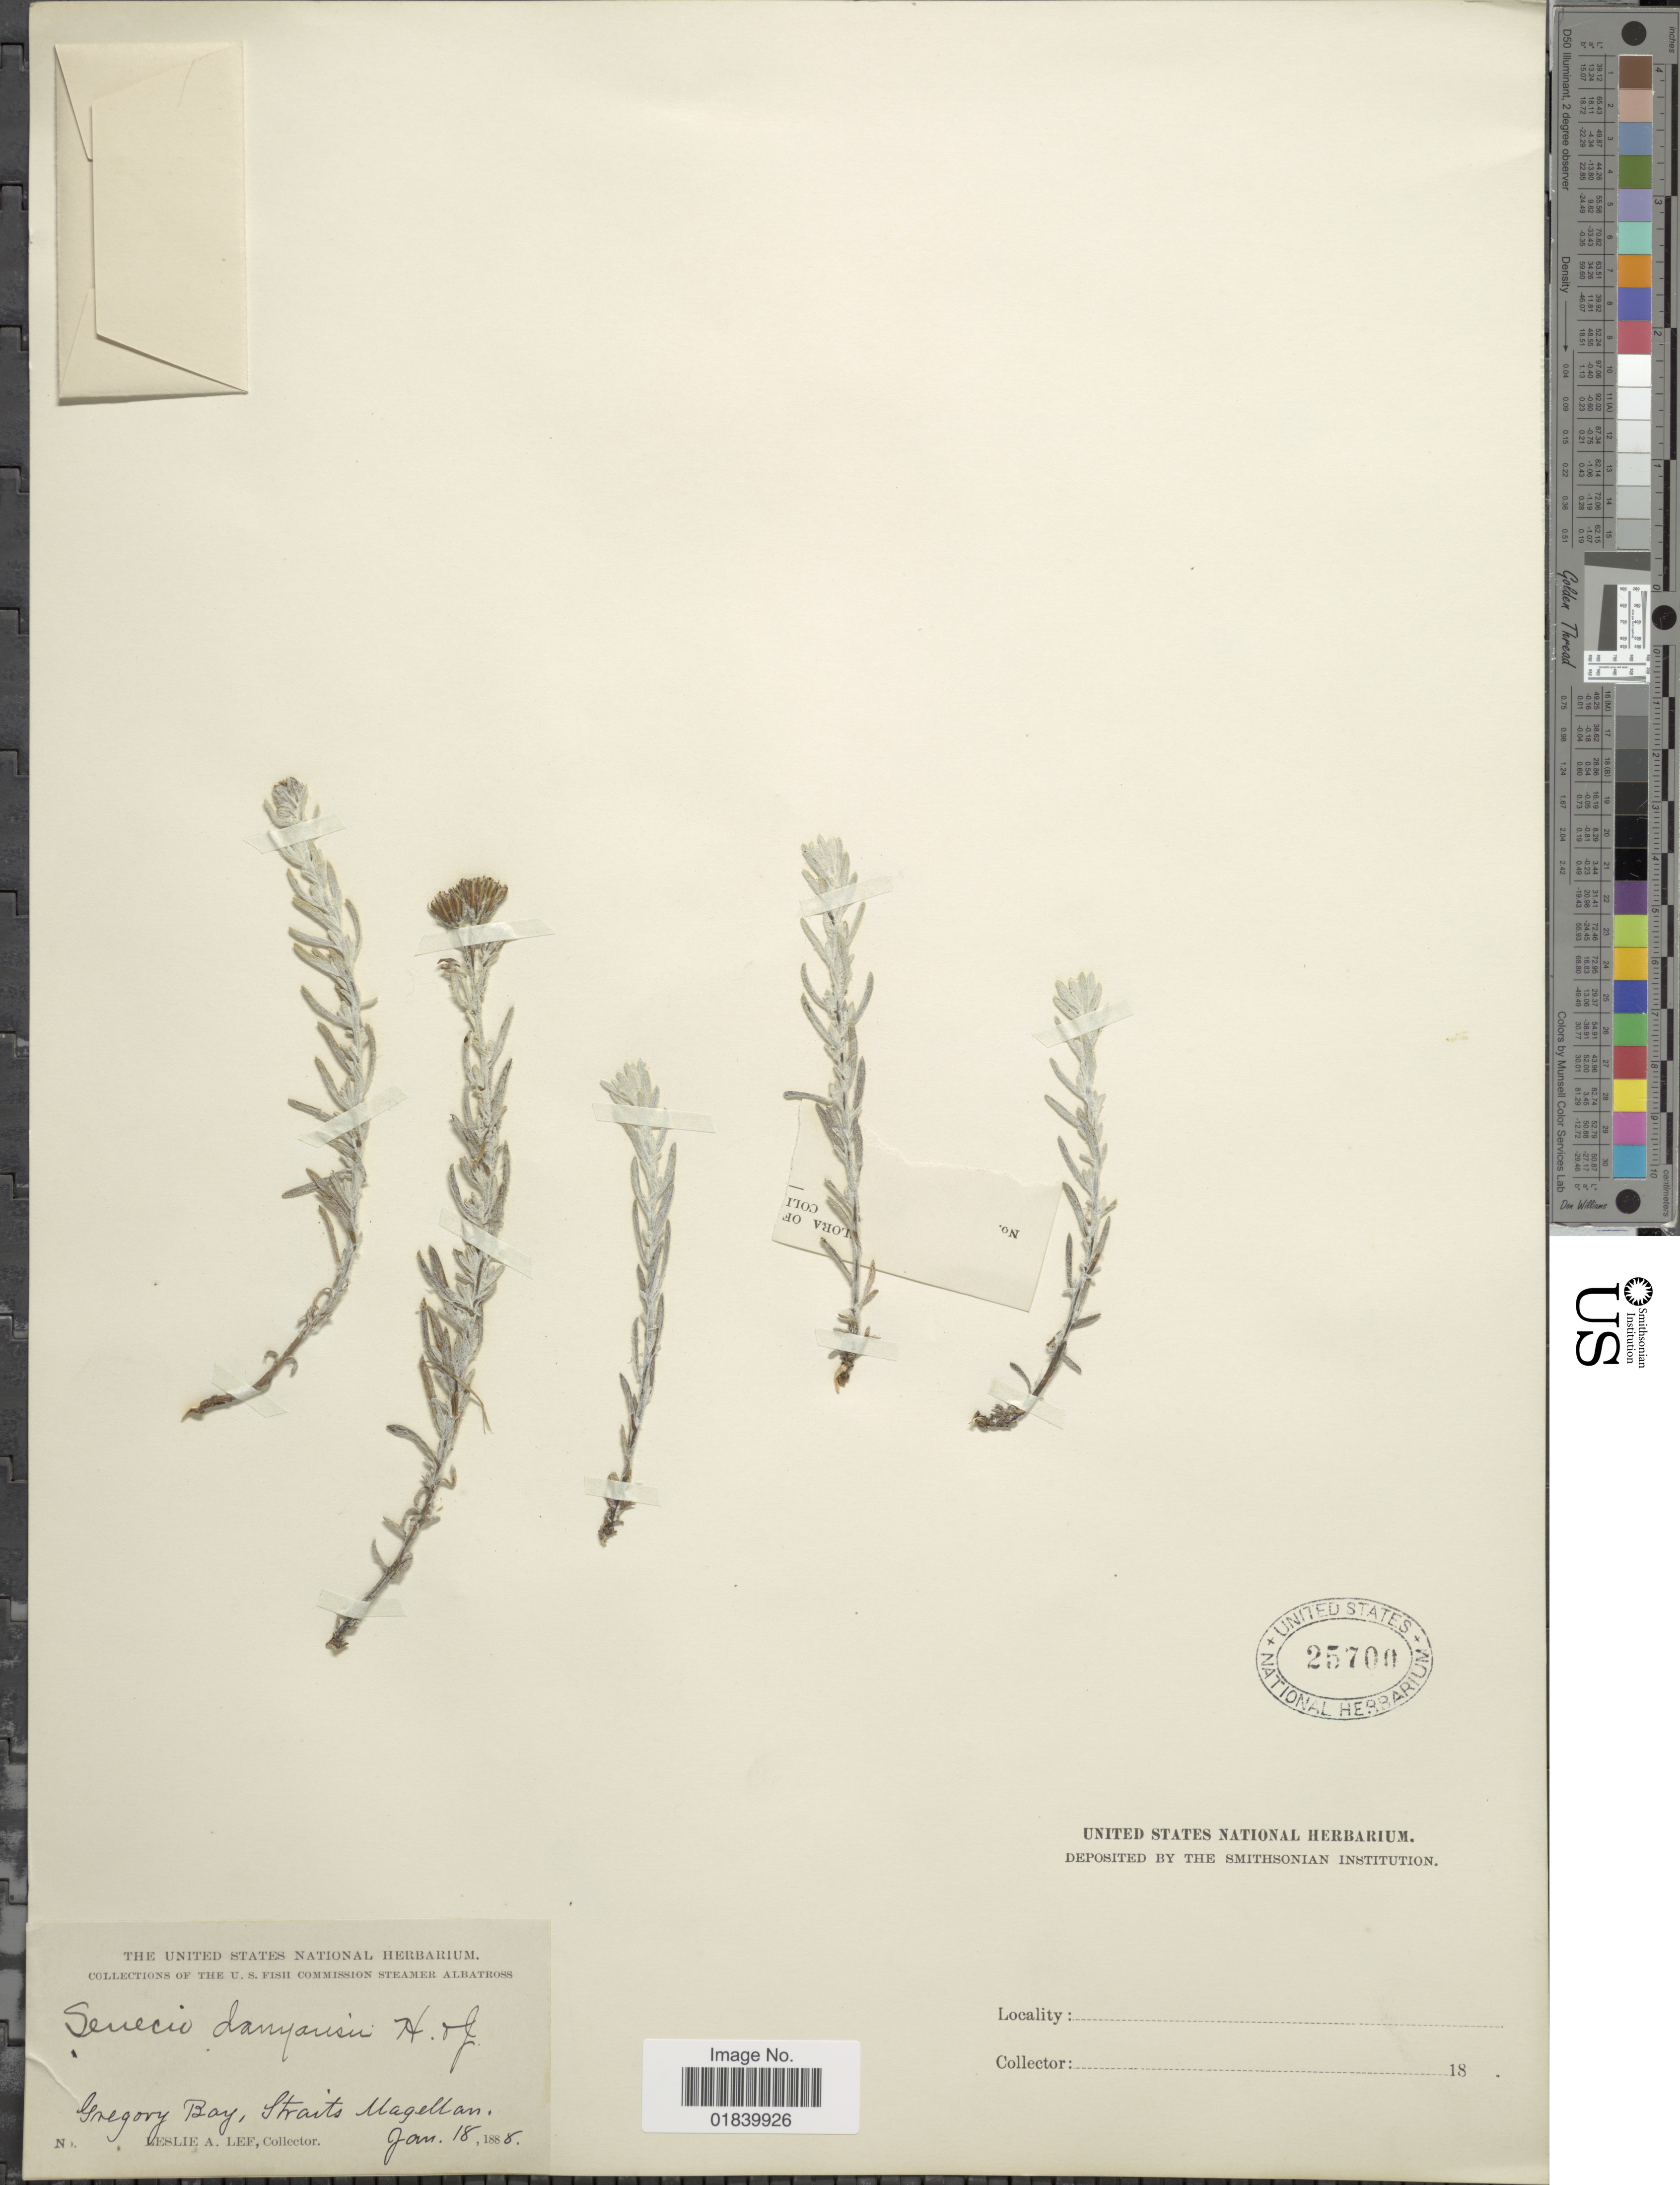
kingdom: Plantae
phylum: Tracheophyta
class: Magnoliopsida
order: Asterales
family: Asteraceae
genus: Senecio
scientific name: Senecio patagonicus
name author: Hook. & Arn.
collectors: L. Lee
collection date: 1888-01-18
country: Chile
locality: Gregory Bay, Straits Magellan.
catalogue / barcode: US 25700